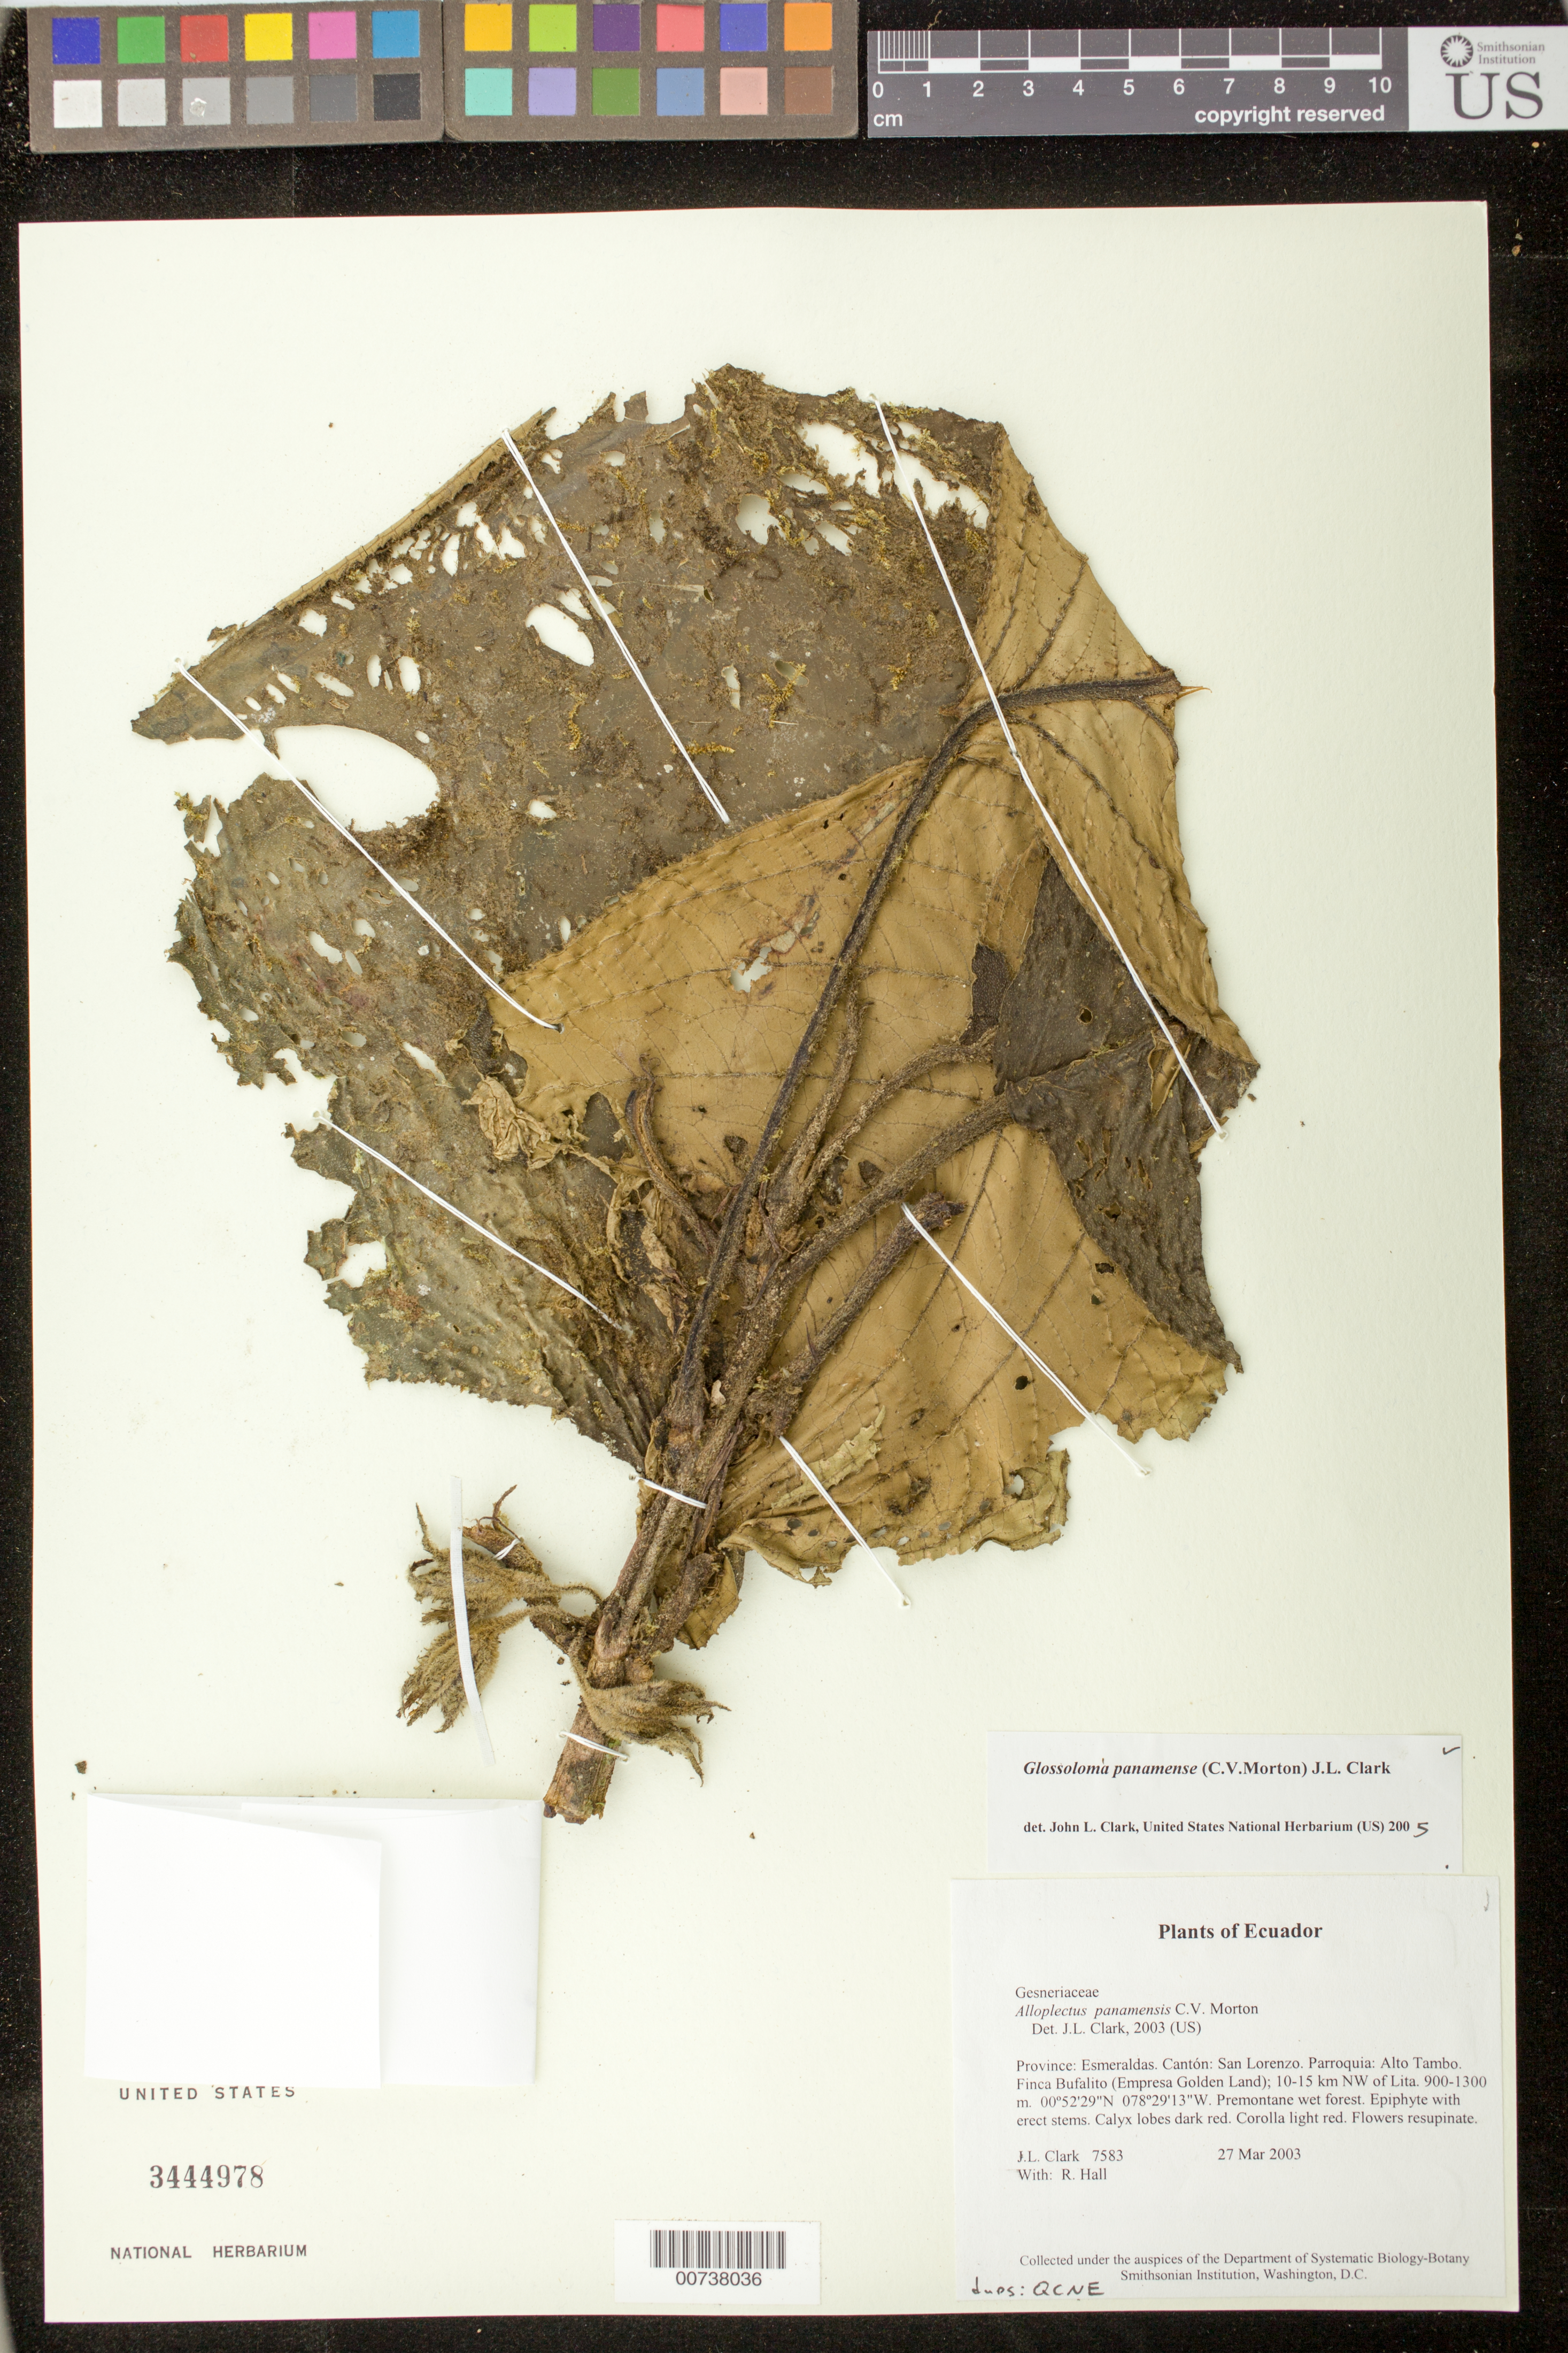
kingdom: Plantae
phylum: Tracheophyta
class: Magnoliopsida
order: Lamiales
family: Gesneriaceae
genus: Glossoloma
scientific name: Glossoloma panamense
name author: (C.V. Morton) J.L. Clark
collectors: J. L. Clark & R. Hall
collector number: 7583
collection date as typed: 27 Mar 2003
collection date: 2003-03-27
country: Ecuador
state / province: Esmeraldas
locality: San Lorenzo. Parroquia: Alto Tambo. Finca Bufalito (Empresa Golden Land); 10-15 km NW of Lita.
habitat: Premontane wet forest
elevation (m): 900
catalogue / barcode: US 3444978